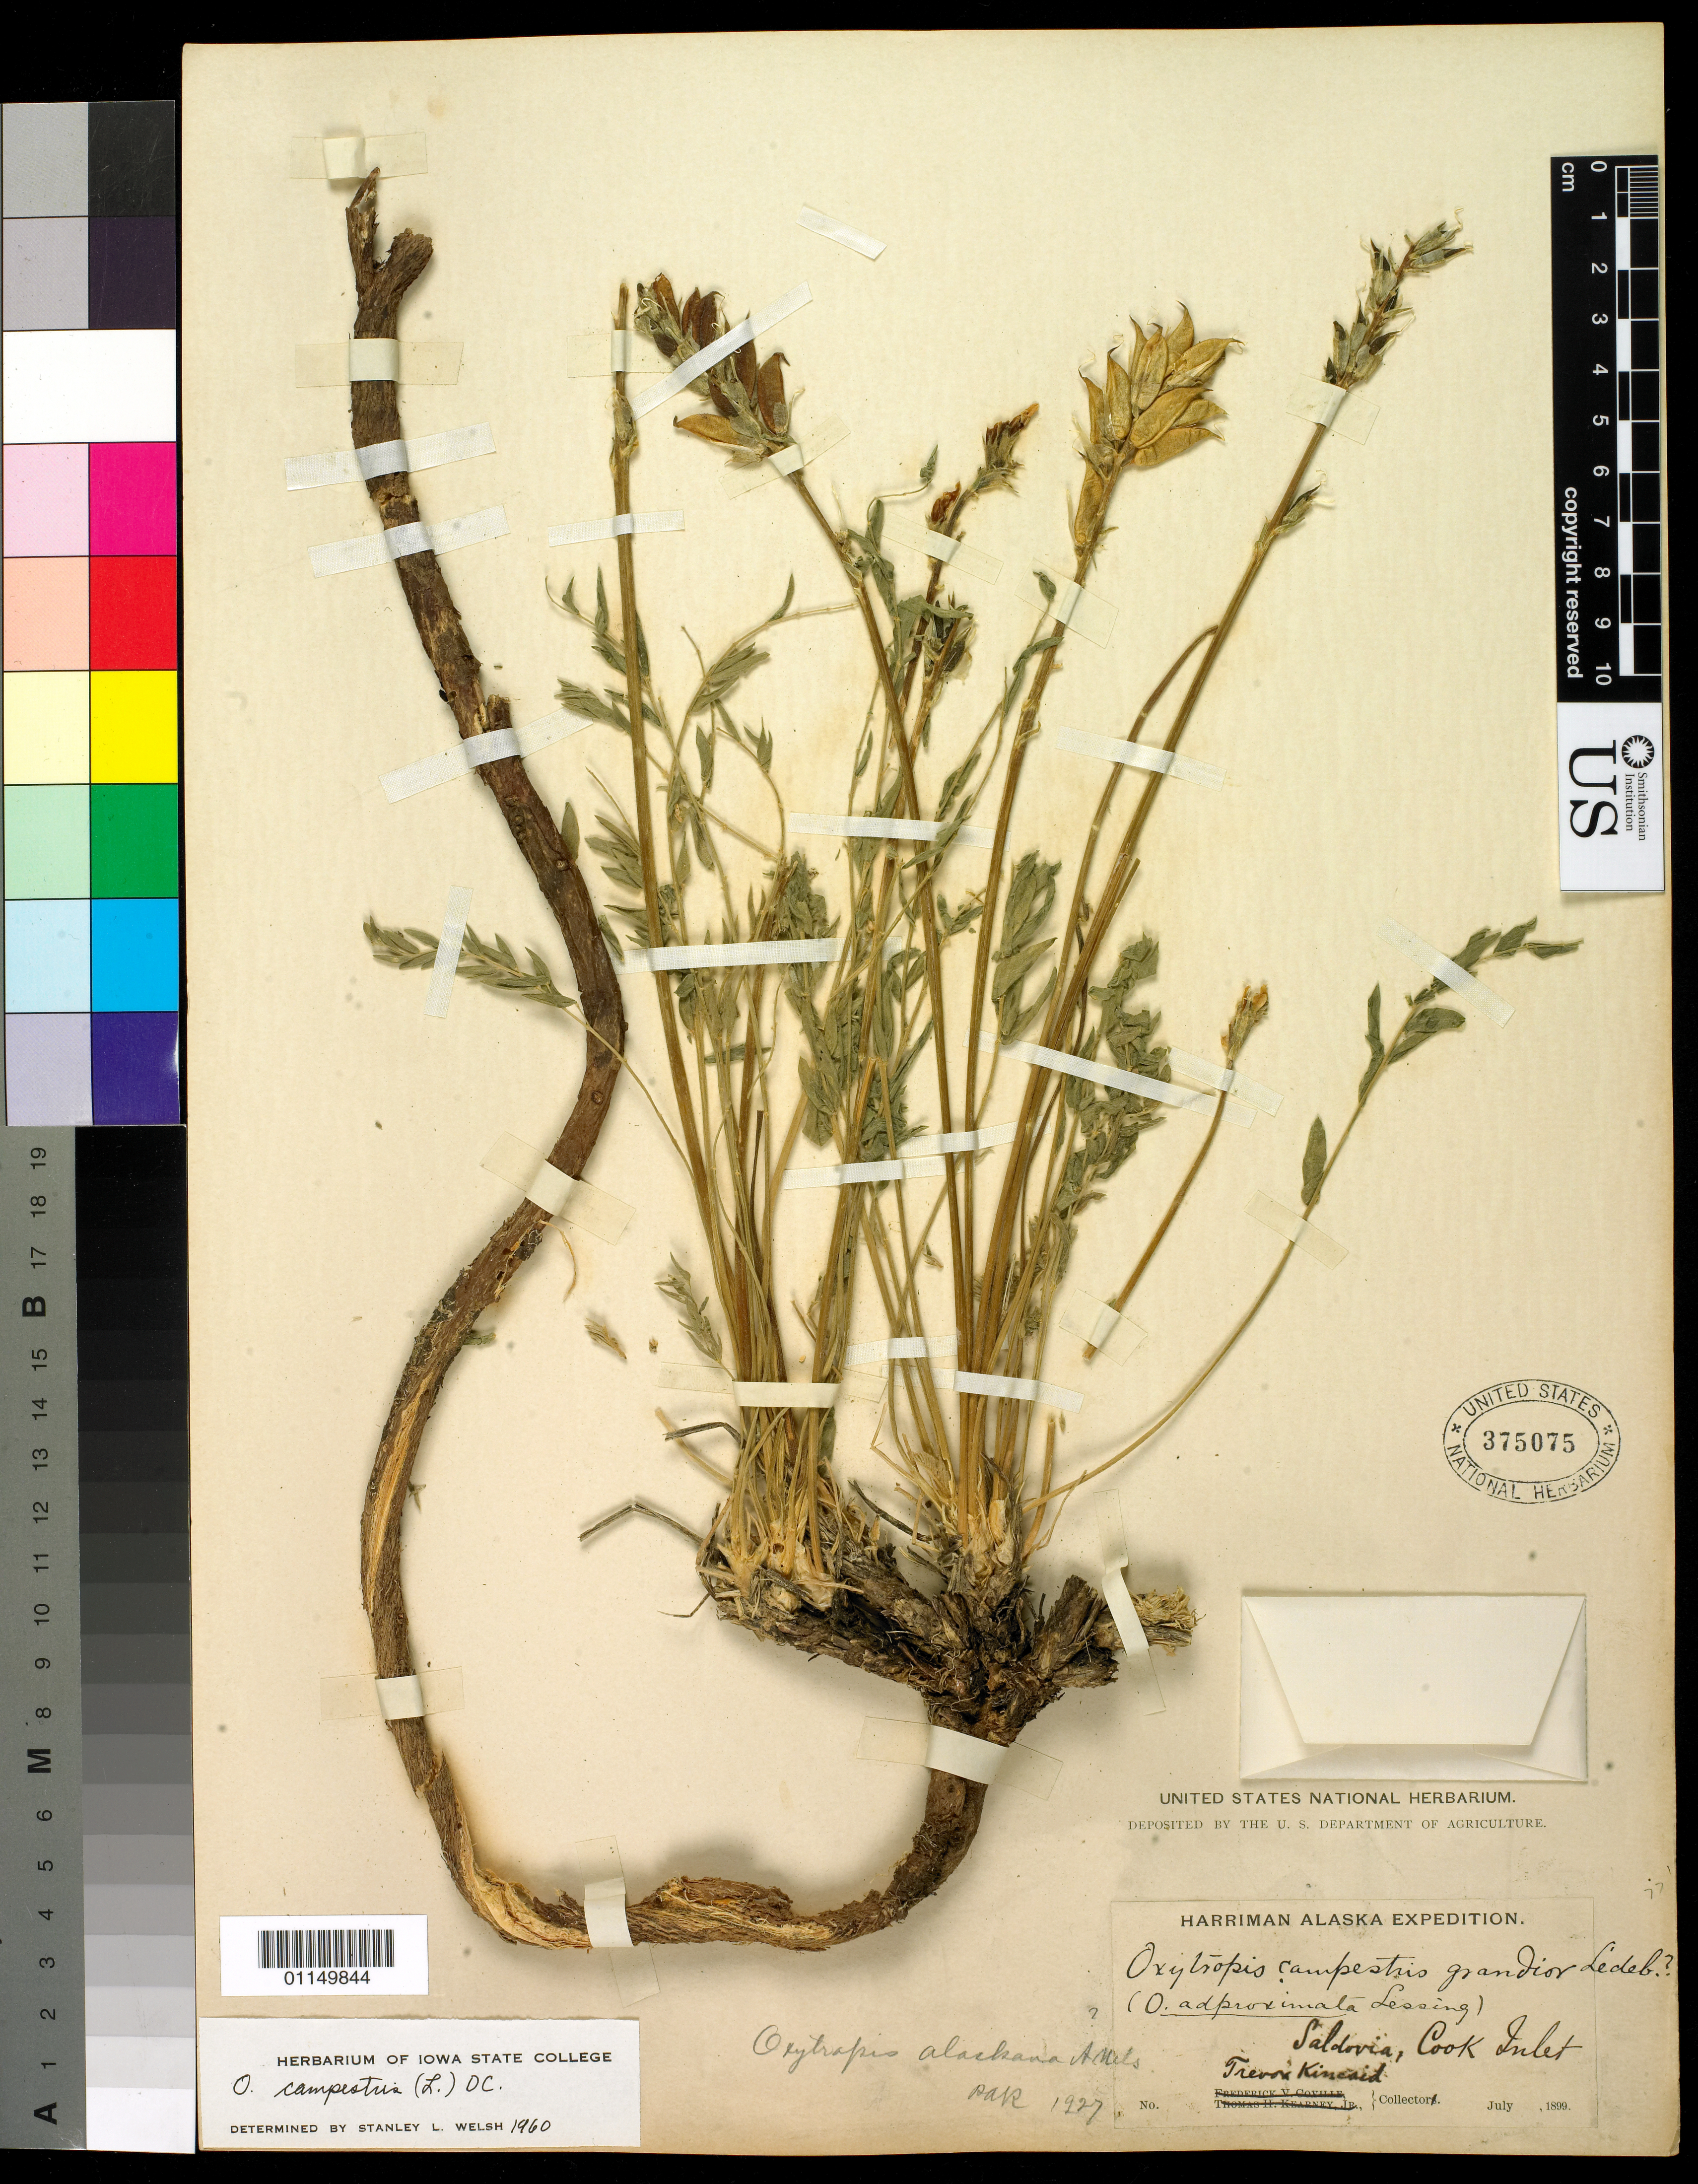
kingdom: Plantae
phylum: Tracheophyta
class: Magnoliopsida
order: Fabales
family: Fabaceae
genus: Oxytropis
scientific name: Oxytropis campestris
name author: (L.) DC.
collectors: T. C. Kincaid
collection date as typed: Jul 1899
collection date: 1899-07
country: United States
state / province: Alaska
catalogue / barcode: US 375075